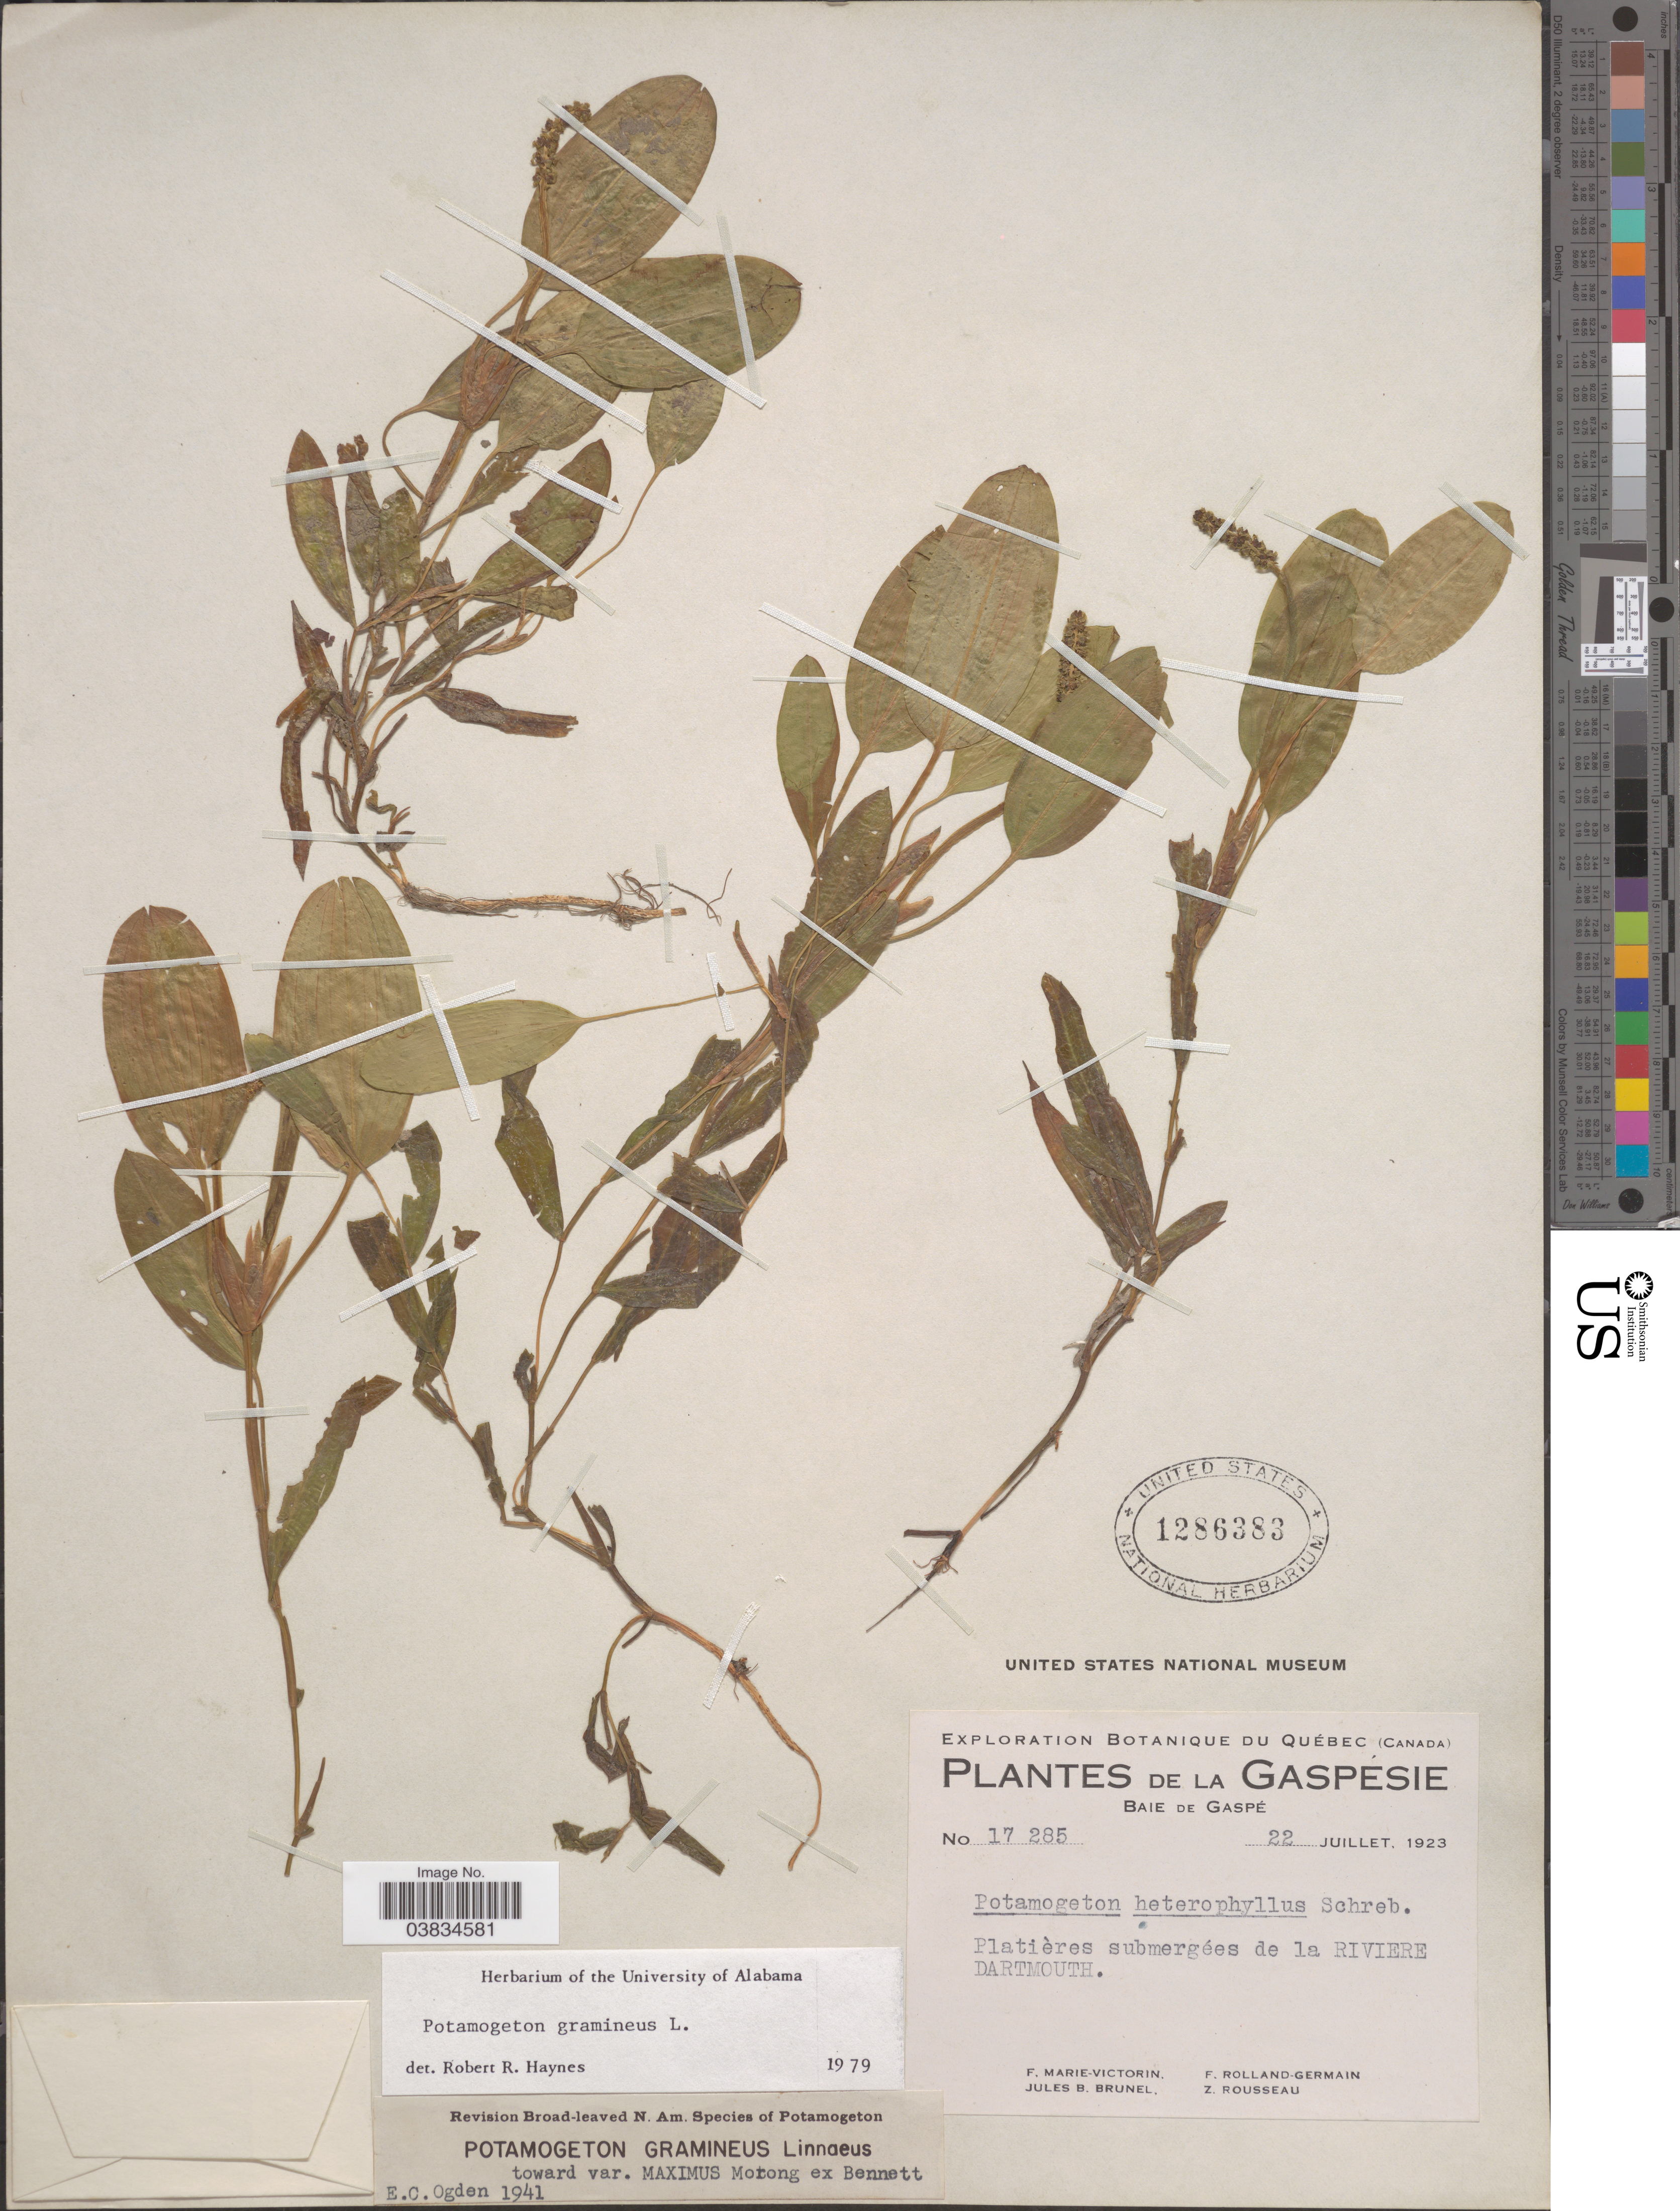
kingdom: Plantae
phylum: Tracheophyta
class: Liliopsida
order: Alismatales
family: Potamogetonaceae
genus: Potamogeton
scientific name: Potamogeton gramineus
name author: L.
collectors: F. Marie-Victorin, Rolland-Germain, J. Brunel & Z. Rousseau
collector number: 17285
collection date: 1923-07-22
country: Canada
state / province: Quebec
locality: La Gaspesie. Baie de Gaspé. La Riviere Dartmouth.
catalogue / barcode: US 1286383